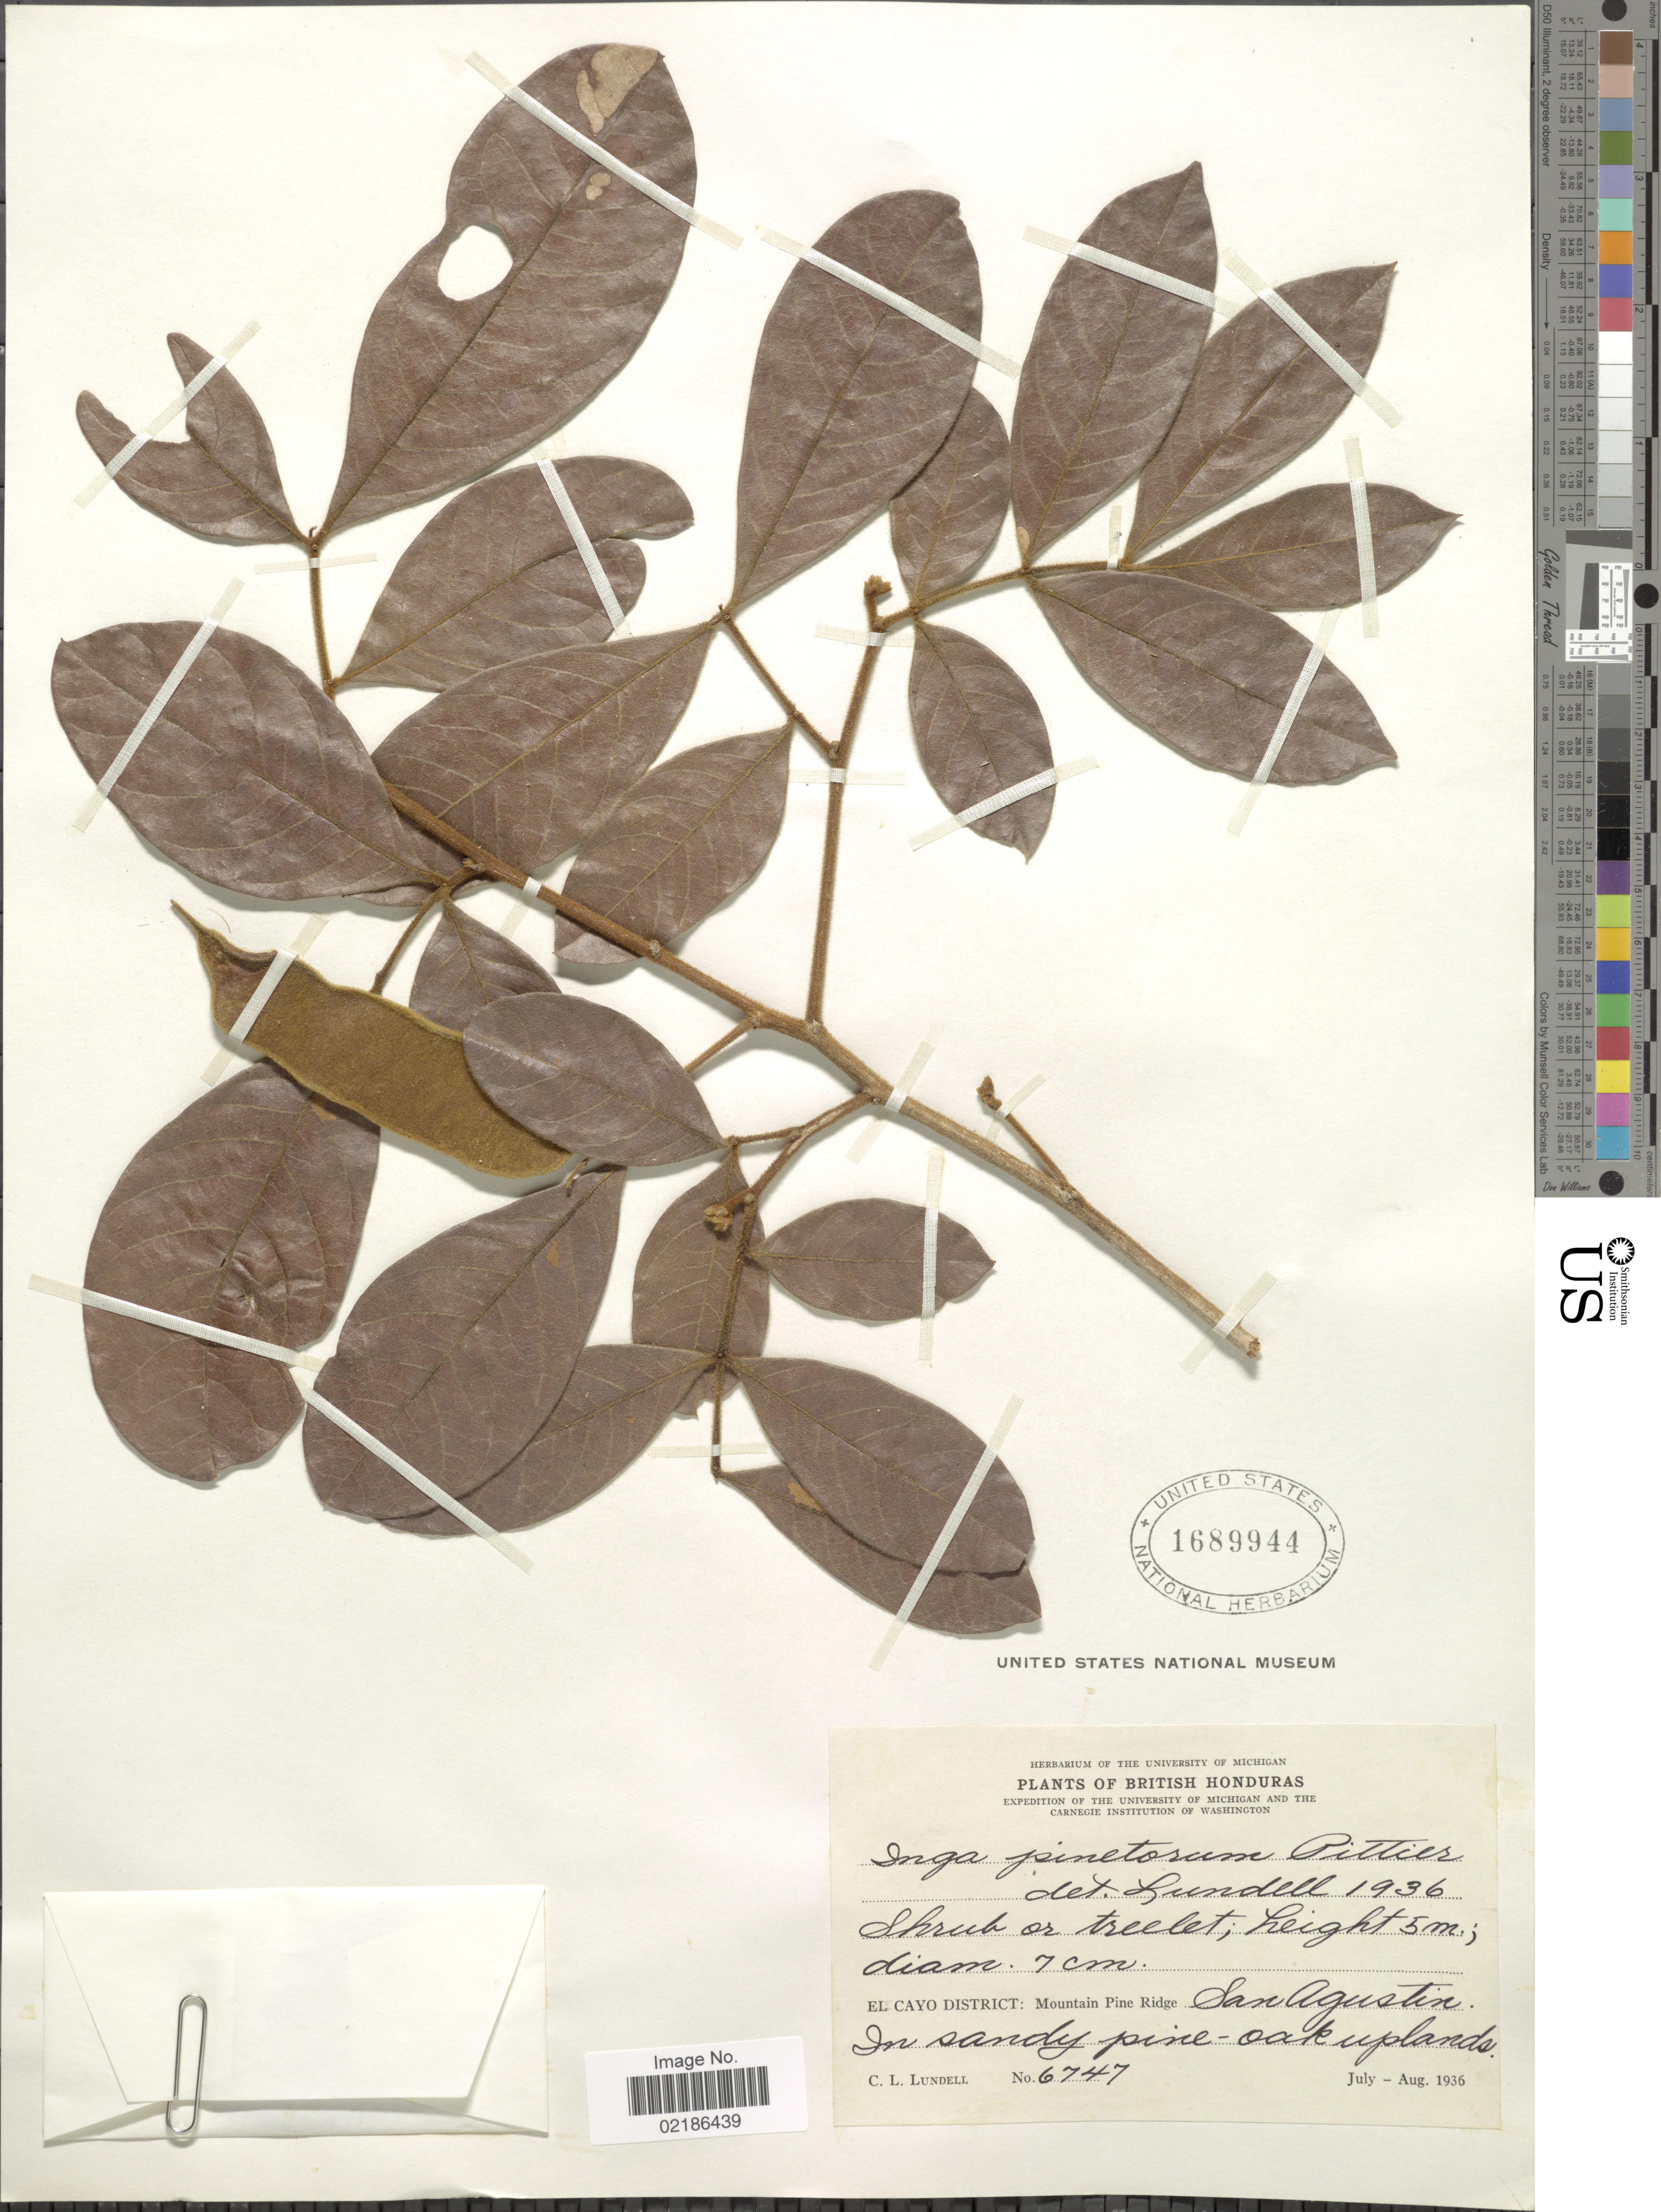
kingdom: Plantae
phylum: Tracheophyta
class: Magnoliopsida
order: Fabales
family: Fabaceae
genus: Inga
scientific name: Inga pinetorum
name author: Pittier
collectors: C. L. Lundell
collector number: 6747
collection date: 1936-07/1936-08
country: Belize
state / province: Cayo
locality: British Honduras, Mountain Pine Ridge, San Augustin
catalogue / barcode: US 1689944